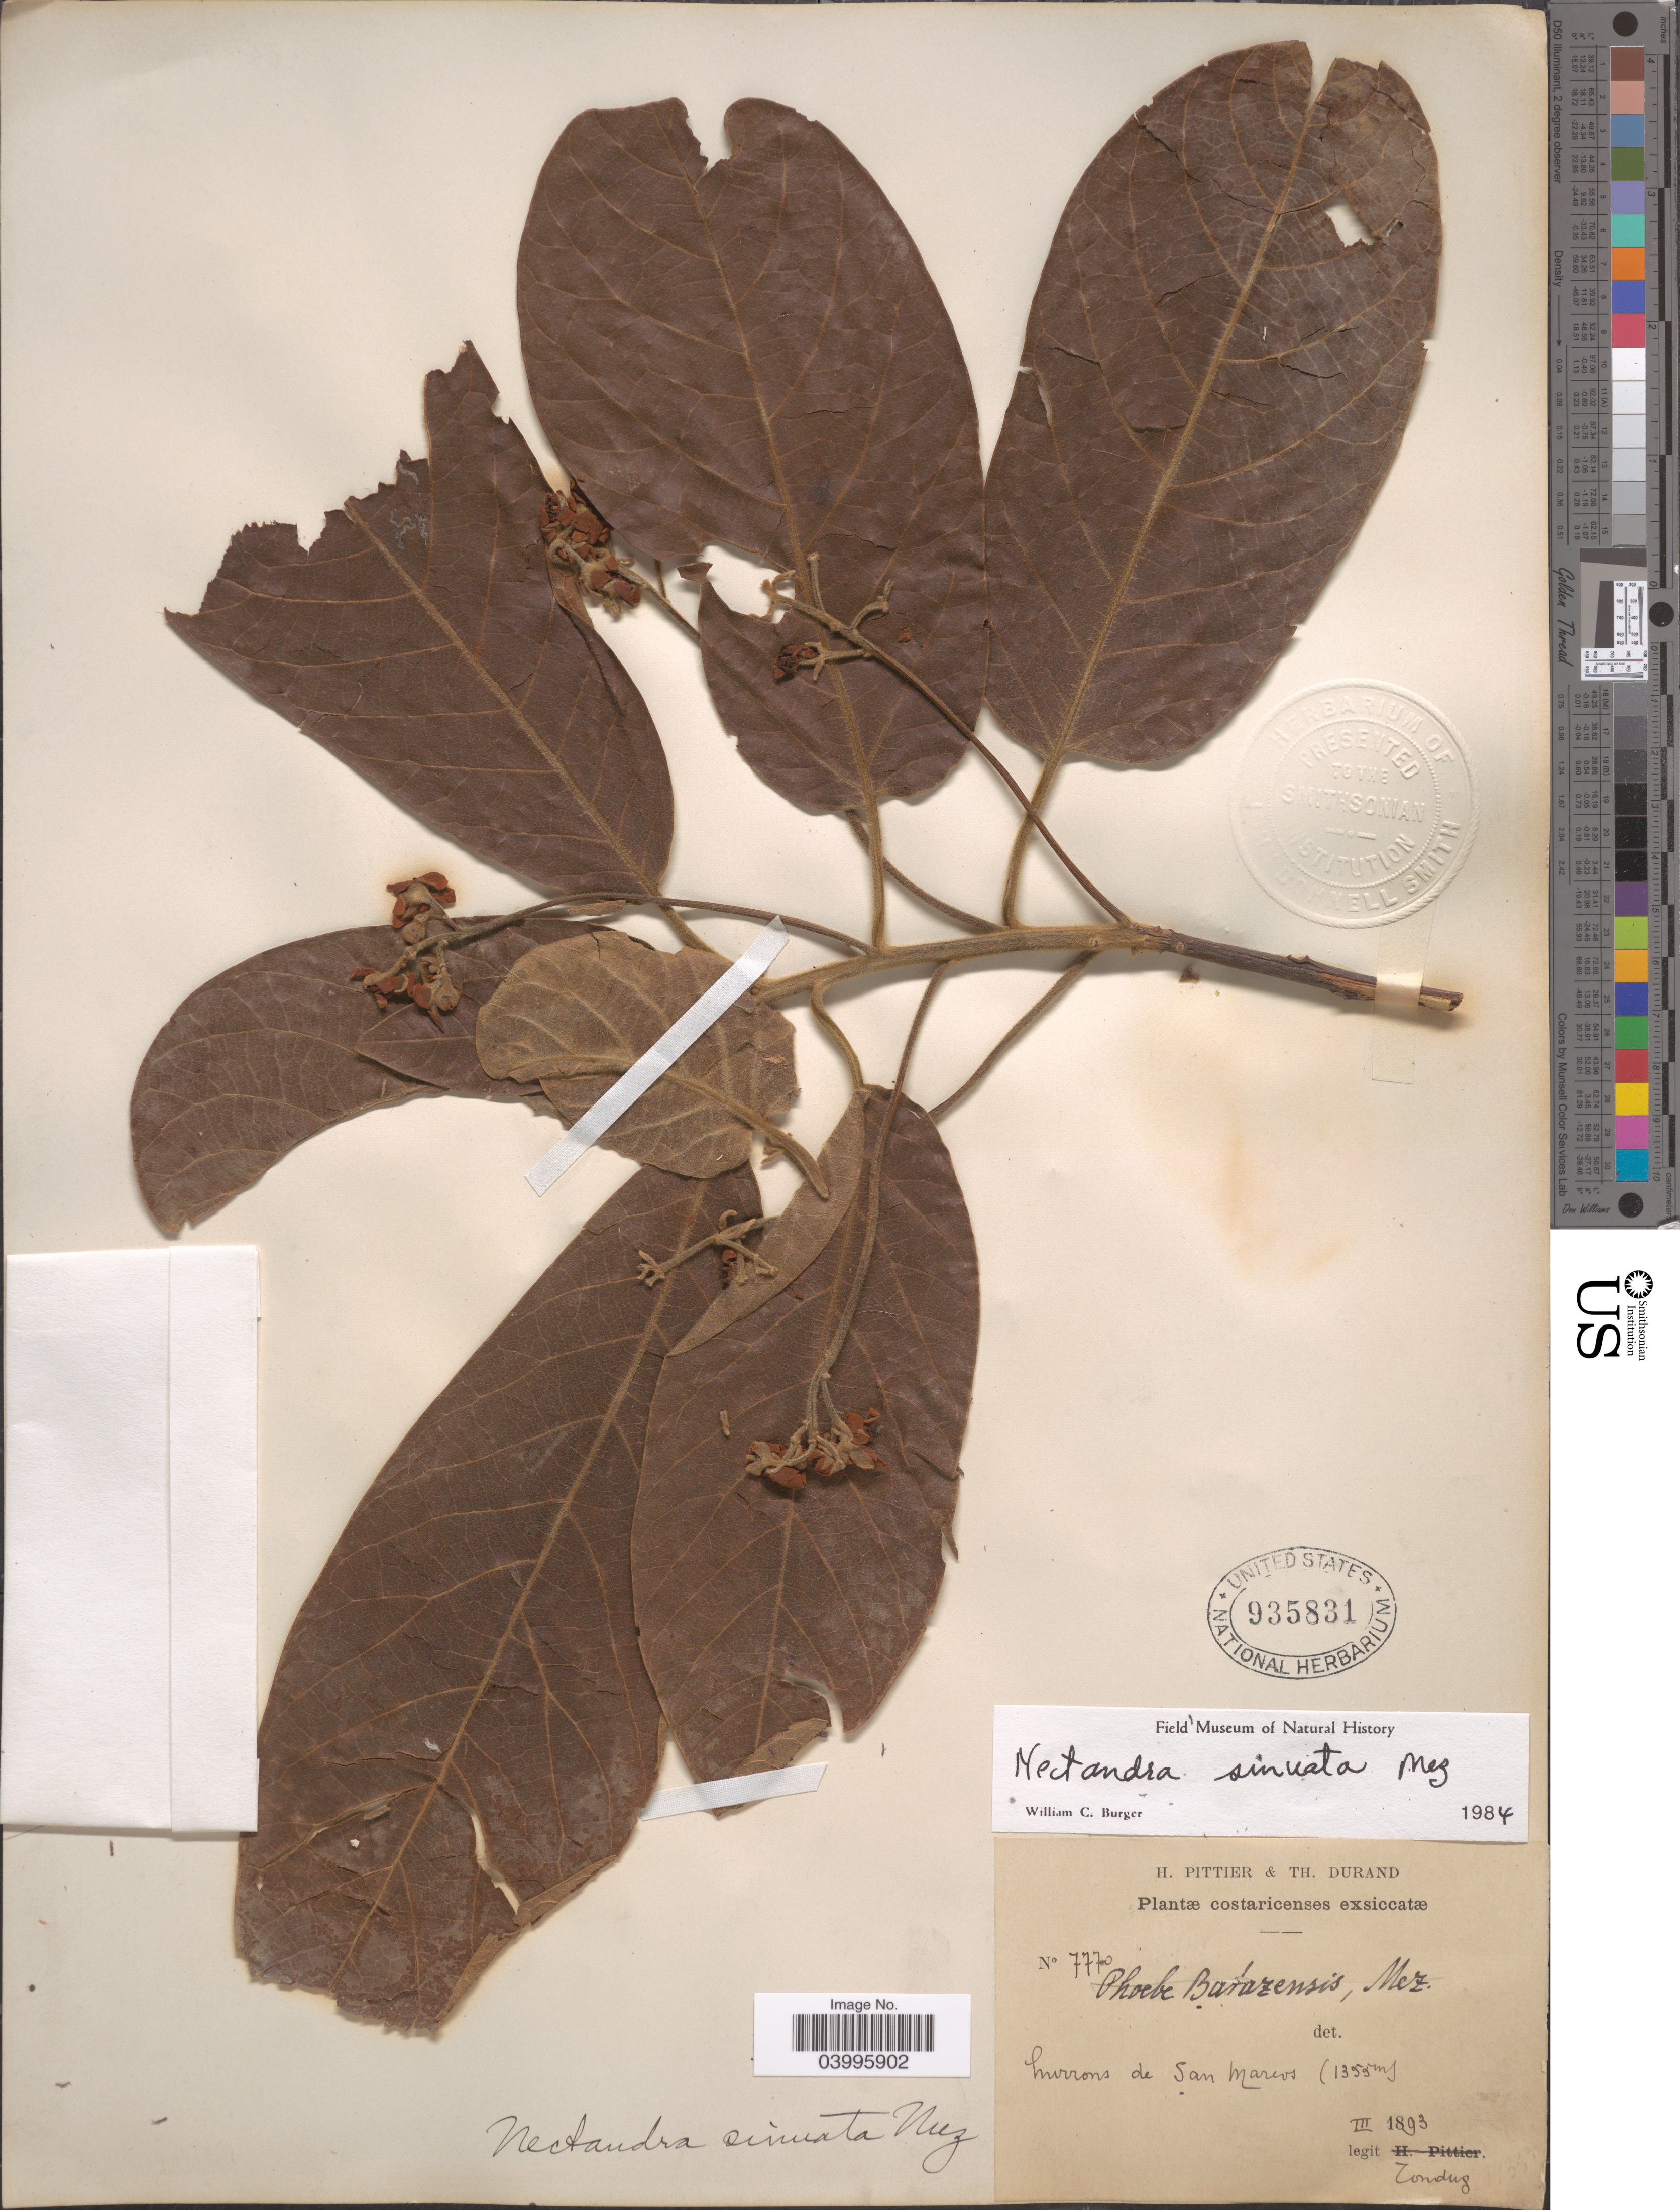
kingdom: Plantae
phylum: Tracheophyta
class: Magnoliopsida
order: Laurales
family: Lauraceae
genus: Ocotea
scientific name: Ocotea sinuata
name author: (Mez) Rohwer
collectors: Tonduz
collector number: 7770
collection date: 1893-03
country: Costa Rica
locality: Lurrons [interpreted] de San Marcos.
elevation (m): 1355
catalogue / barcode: US 935831